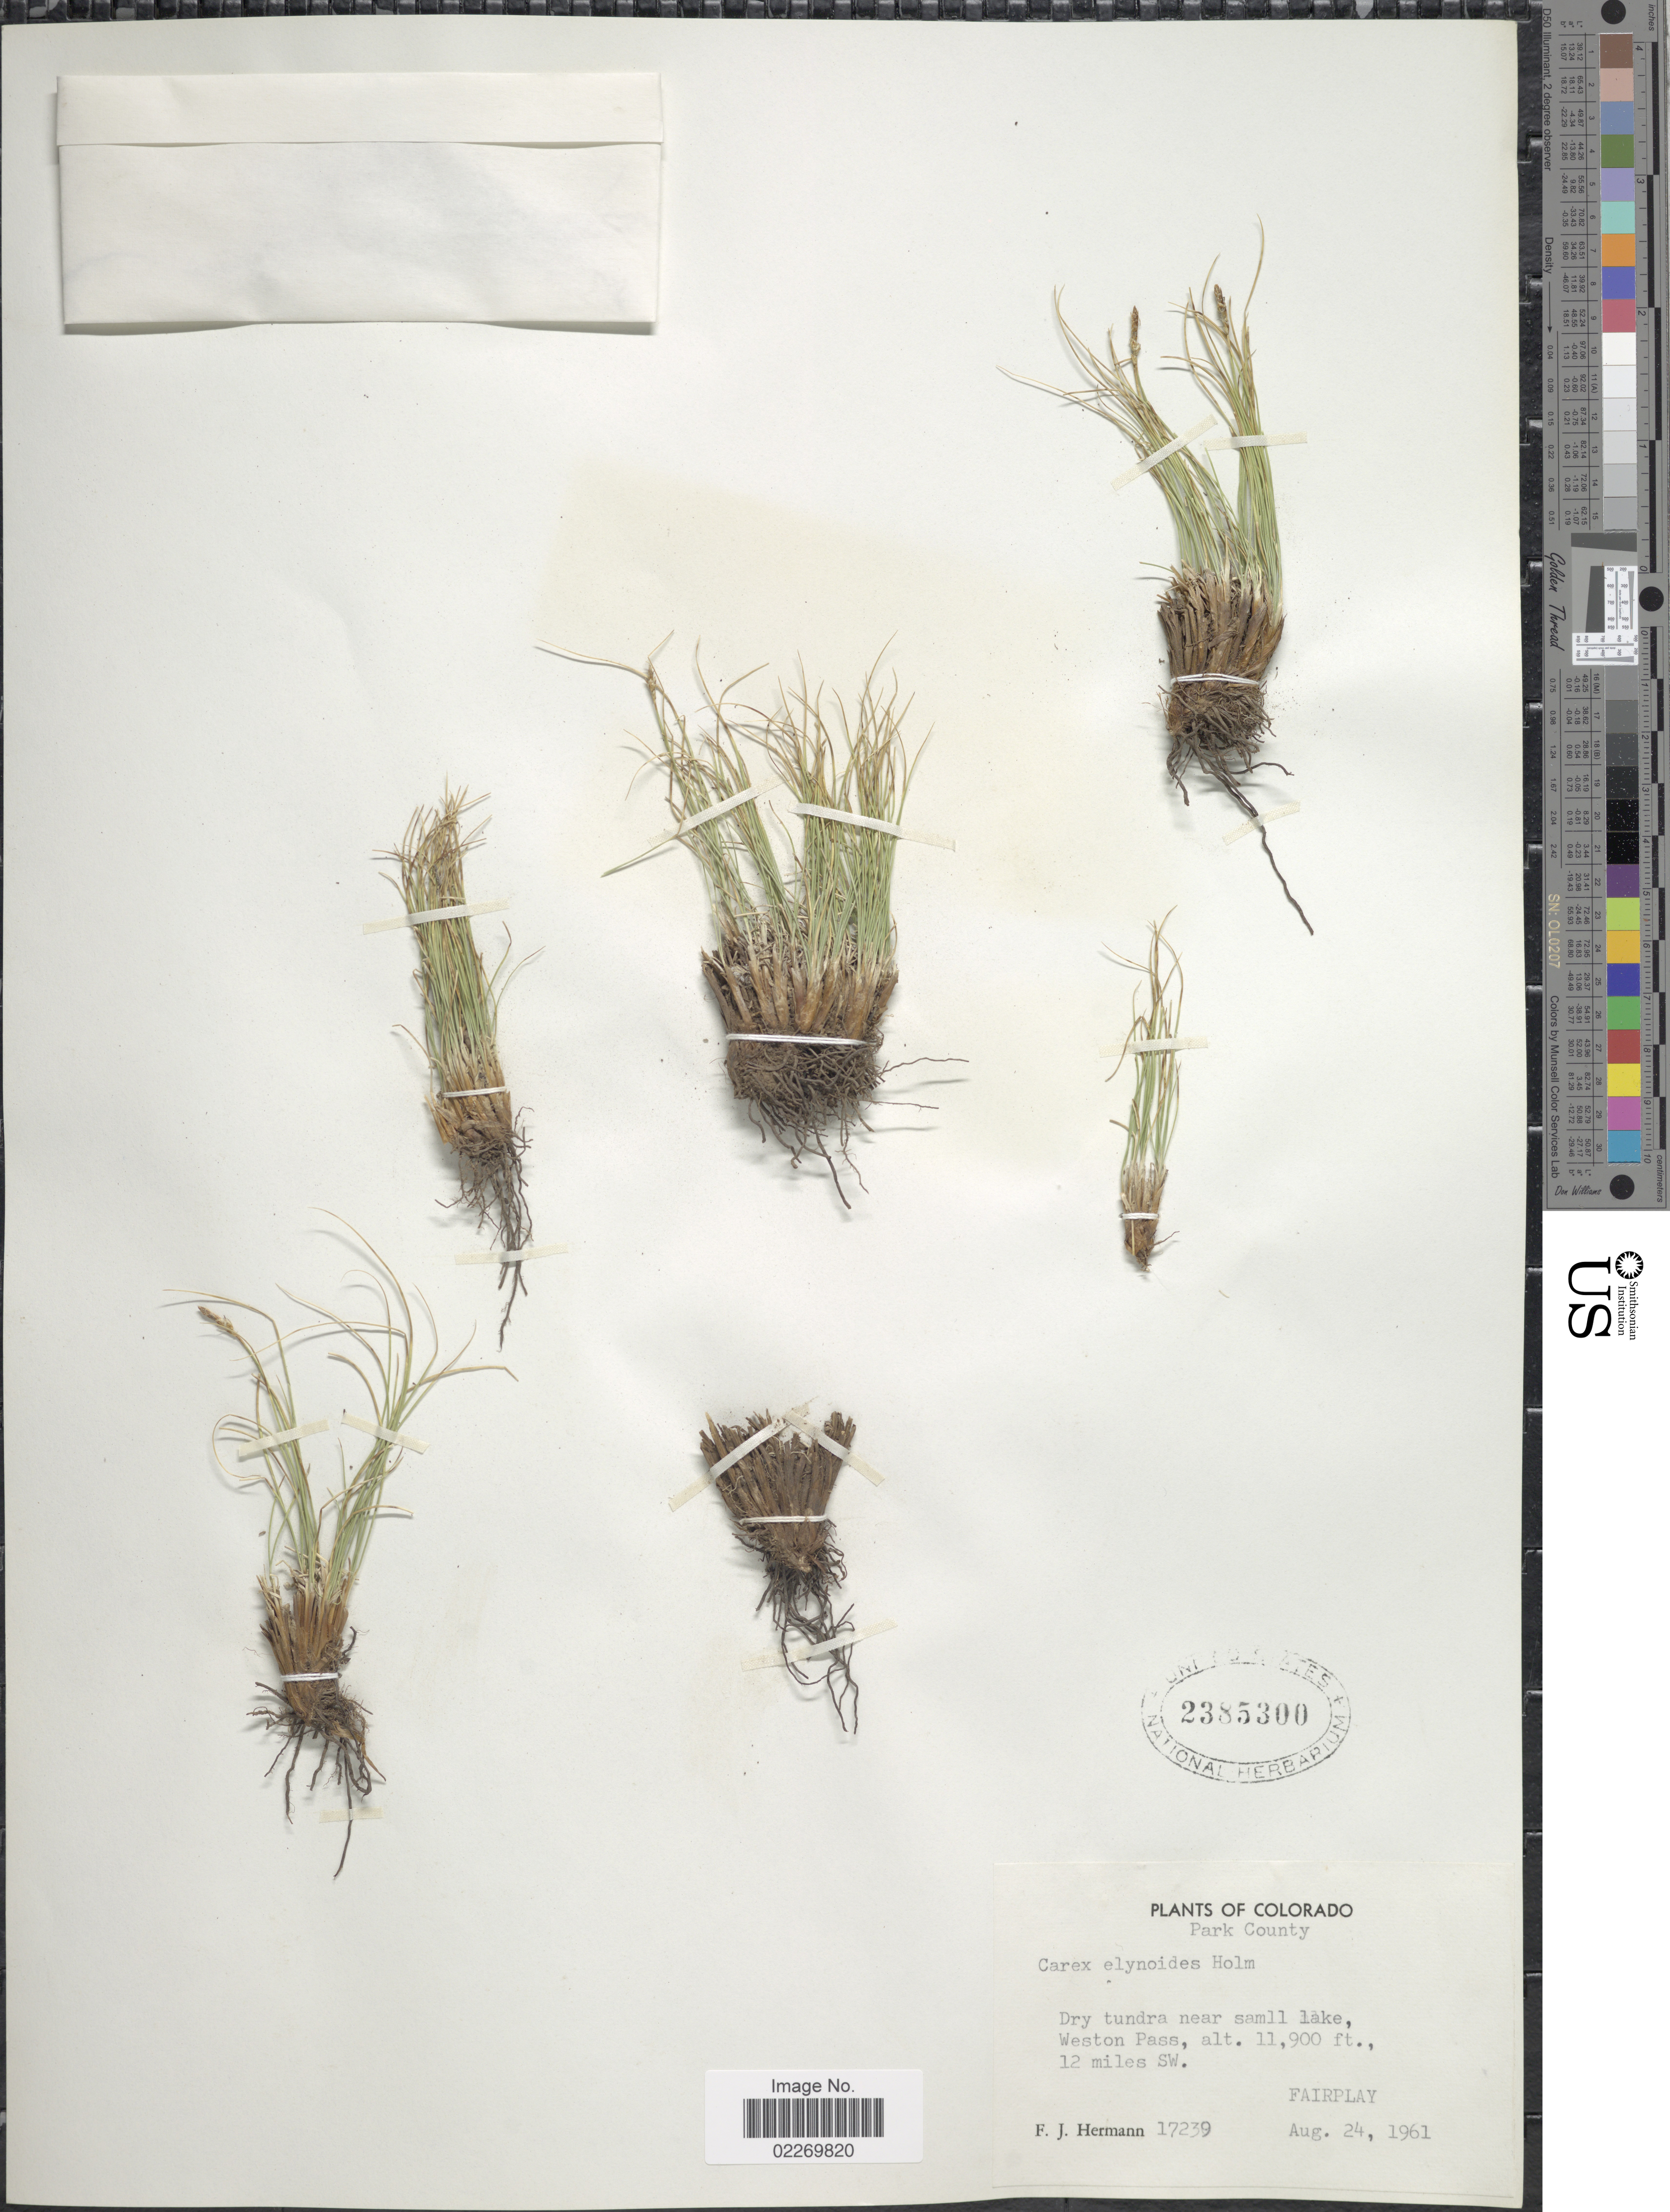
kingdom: Plantae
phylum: Tracheophyta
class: Liliopsida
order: Poales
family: Cyperaceae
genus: Carex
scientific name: Carex elynoides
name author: Holm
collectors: F. J. Hermann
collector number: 17239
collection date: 1961-08-24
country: United States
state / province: Colorado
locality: Park County. Dry tundra near small lake, Weston Pass. 12 miles SW. Fairplay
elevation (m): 3627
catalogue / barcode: US 2385300